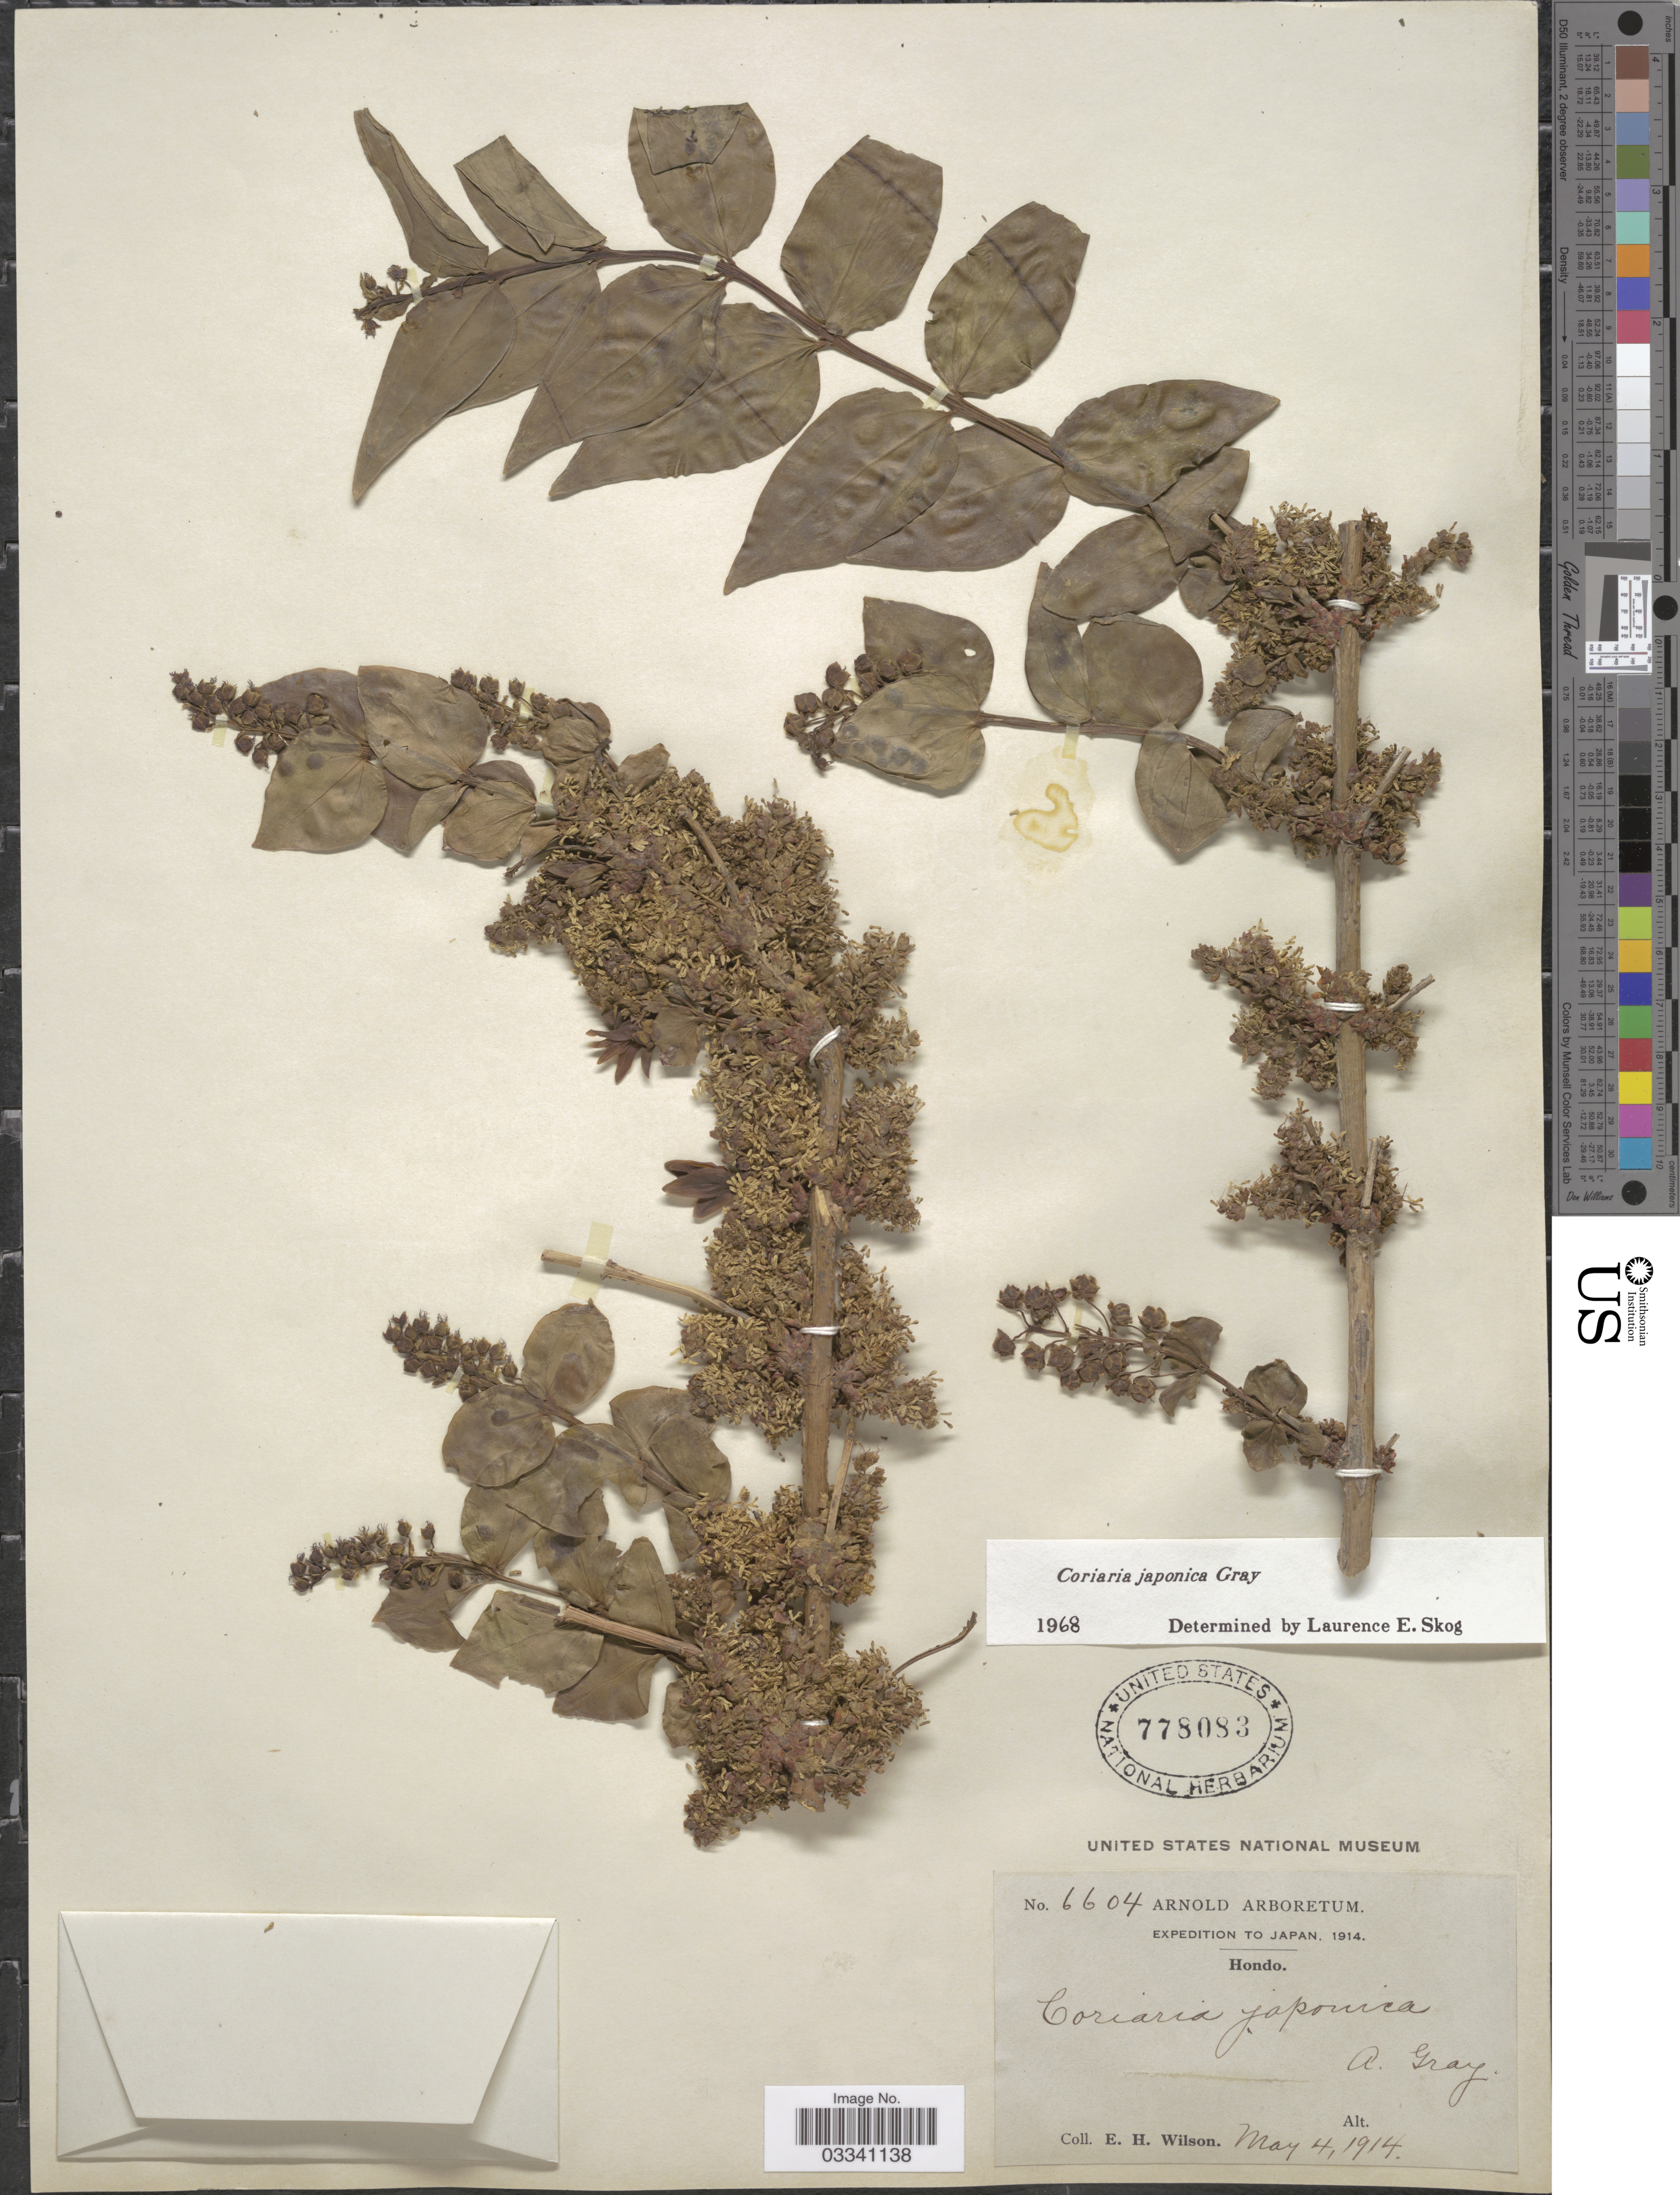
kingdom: Plantae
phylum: Tracheophyta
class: Magnoliopsida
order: Cucurbitales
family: Coriariaceae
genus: Coriaria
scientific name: Coriaria japonica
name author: A. Gray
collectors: E. Wilson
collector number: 6604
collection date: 1914-05-04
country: Japan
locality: Hondo.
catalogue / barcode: US 778083